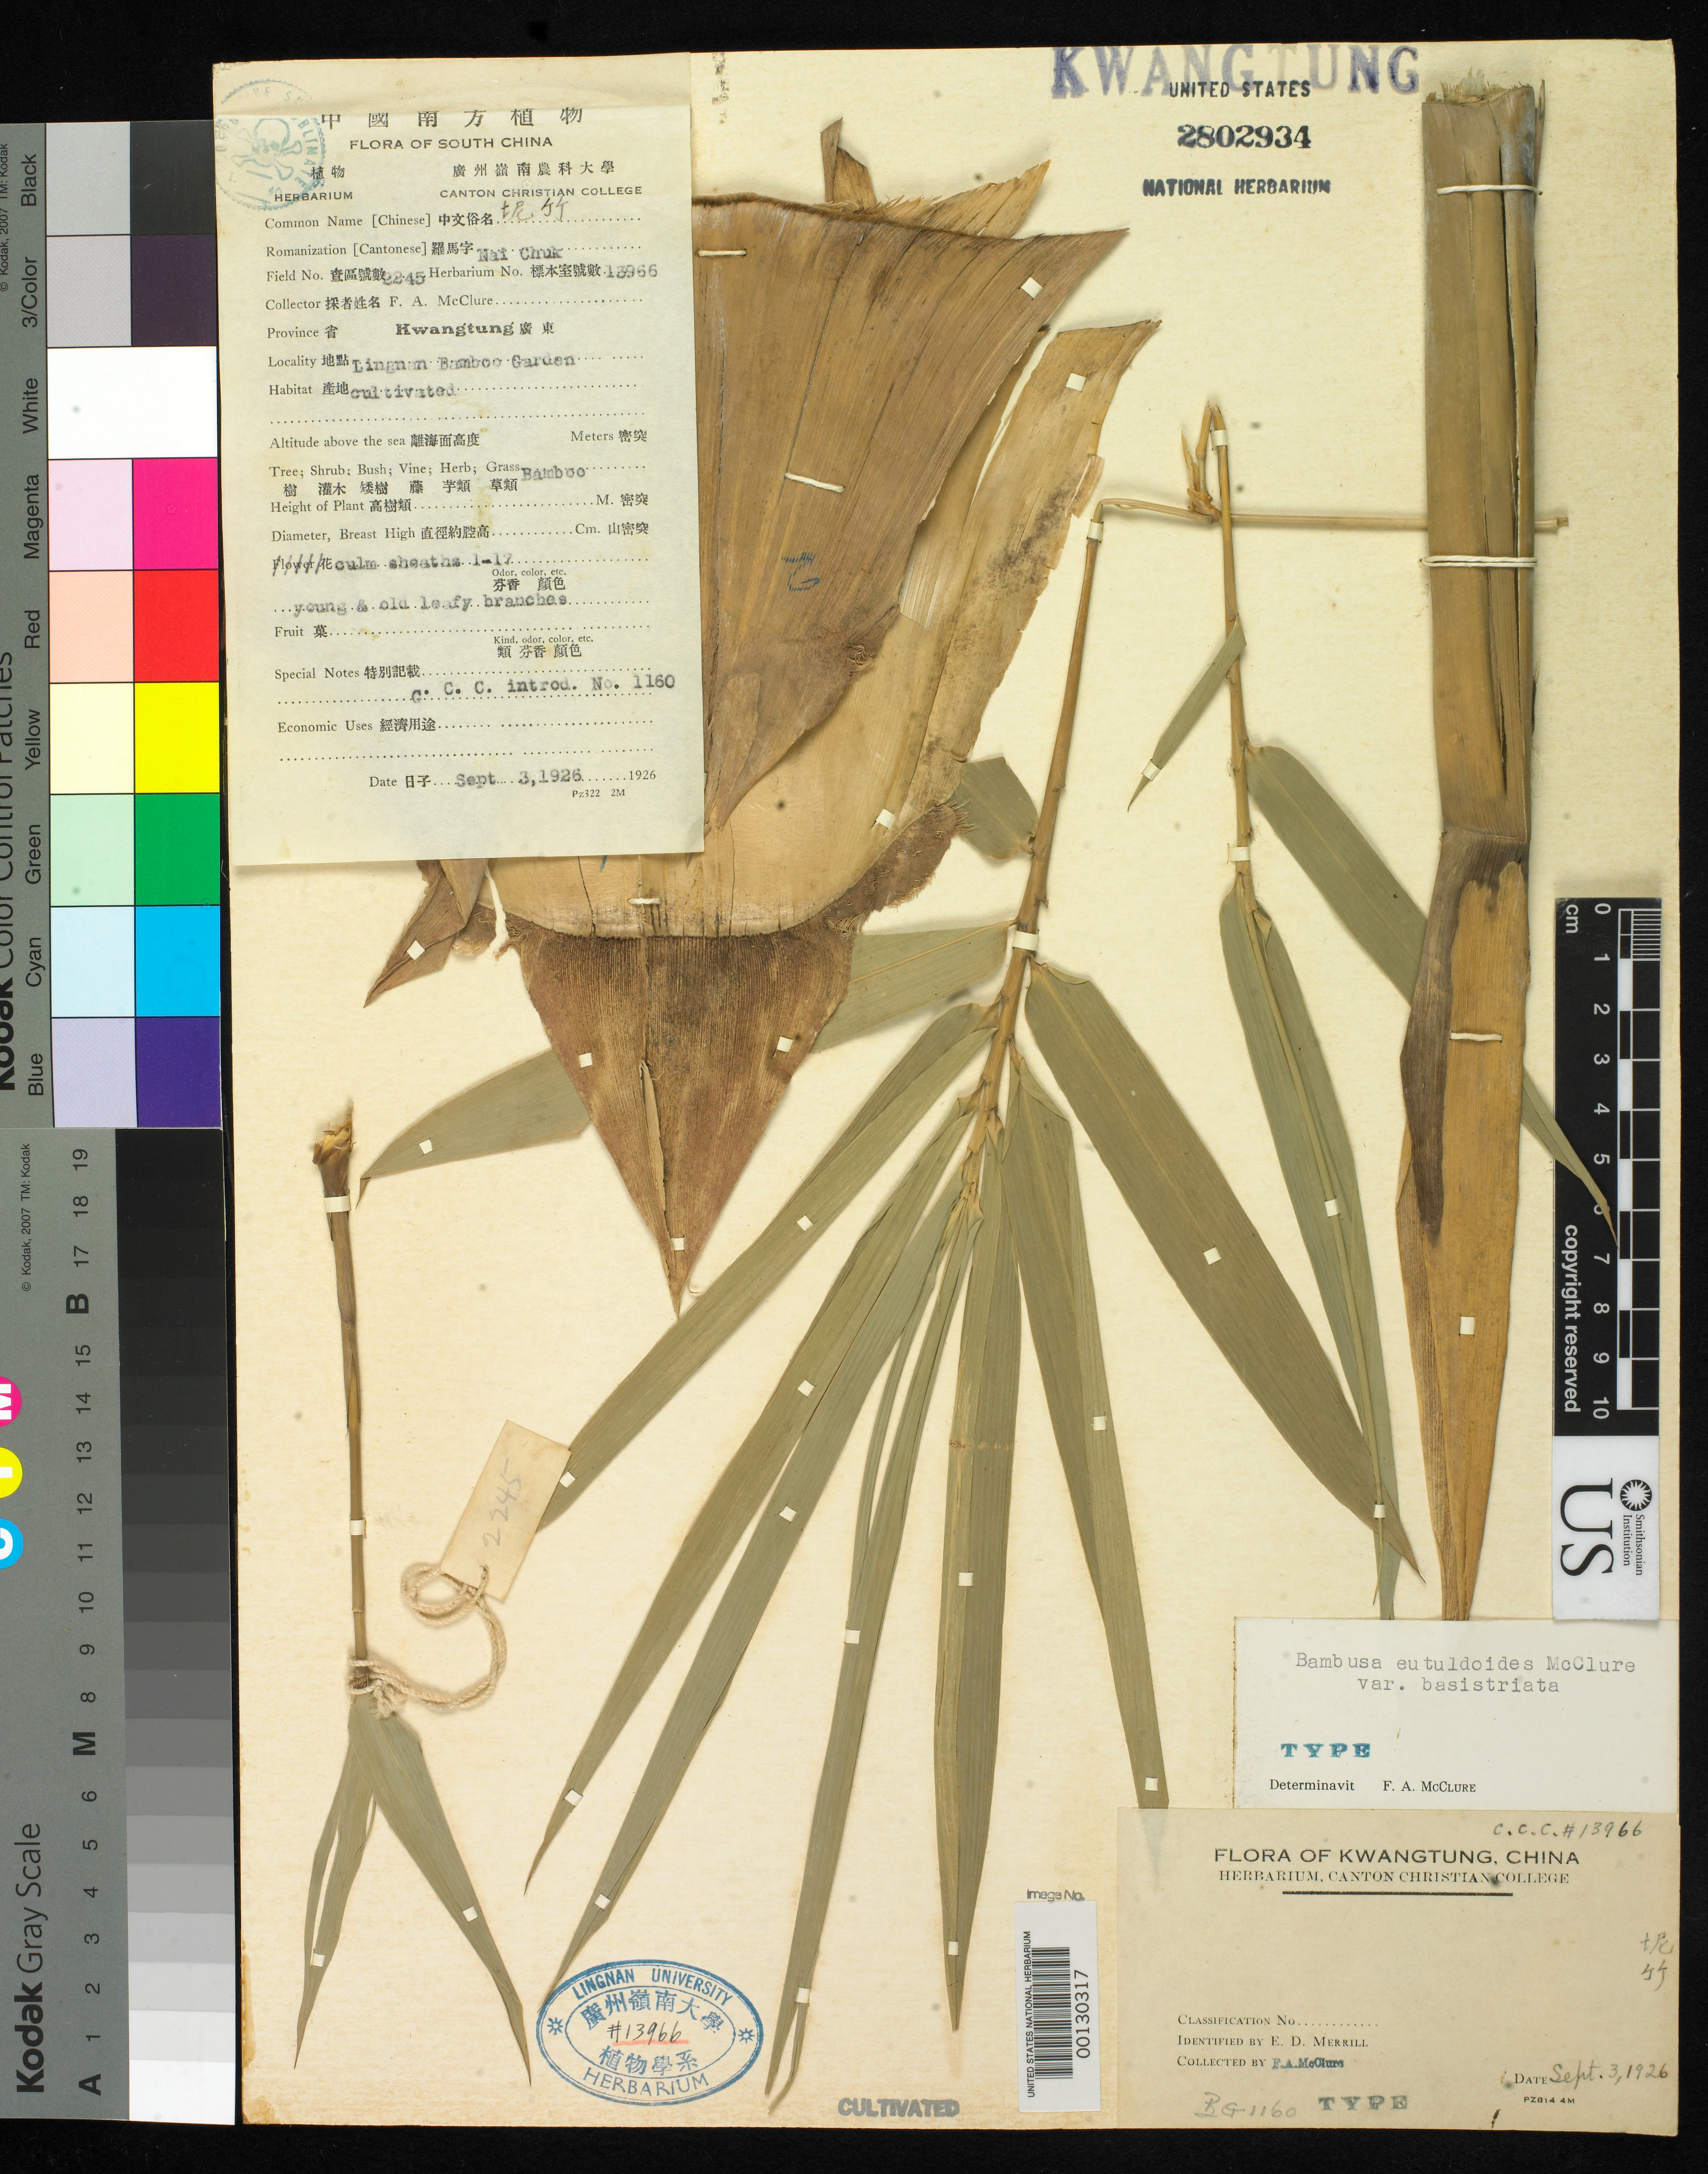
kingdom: Plantae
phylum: Tracheophyta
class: Liliopsida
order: Poales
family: Poaceae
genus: Bambusa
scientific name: Bambusa eutuldoides var. basistriata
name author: McClure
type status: Type Collection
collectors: F. A. McClure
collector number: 2245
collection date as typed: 10 Feb 1925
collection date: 1925-02-10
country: China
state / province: Guangdong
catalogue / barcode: US 2802934